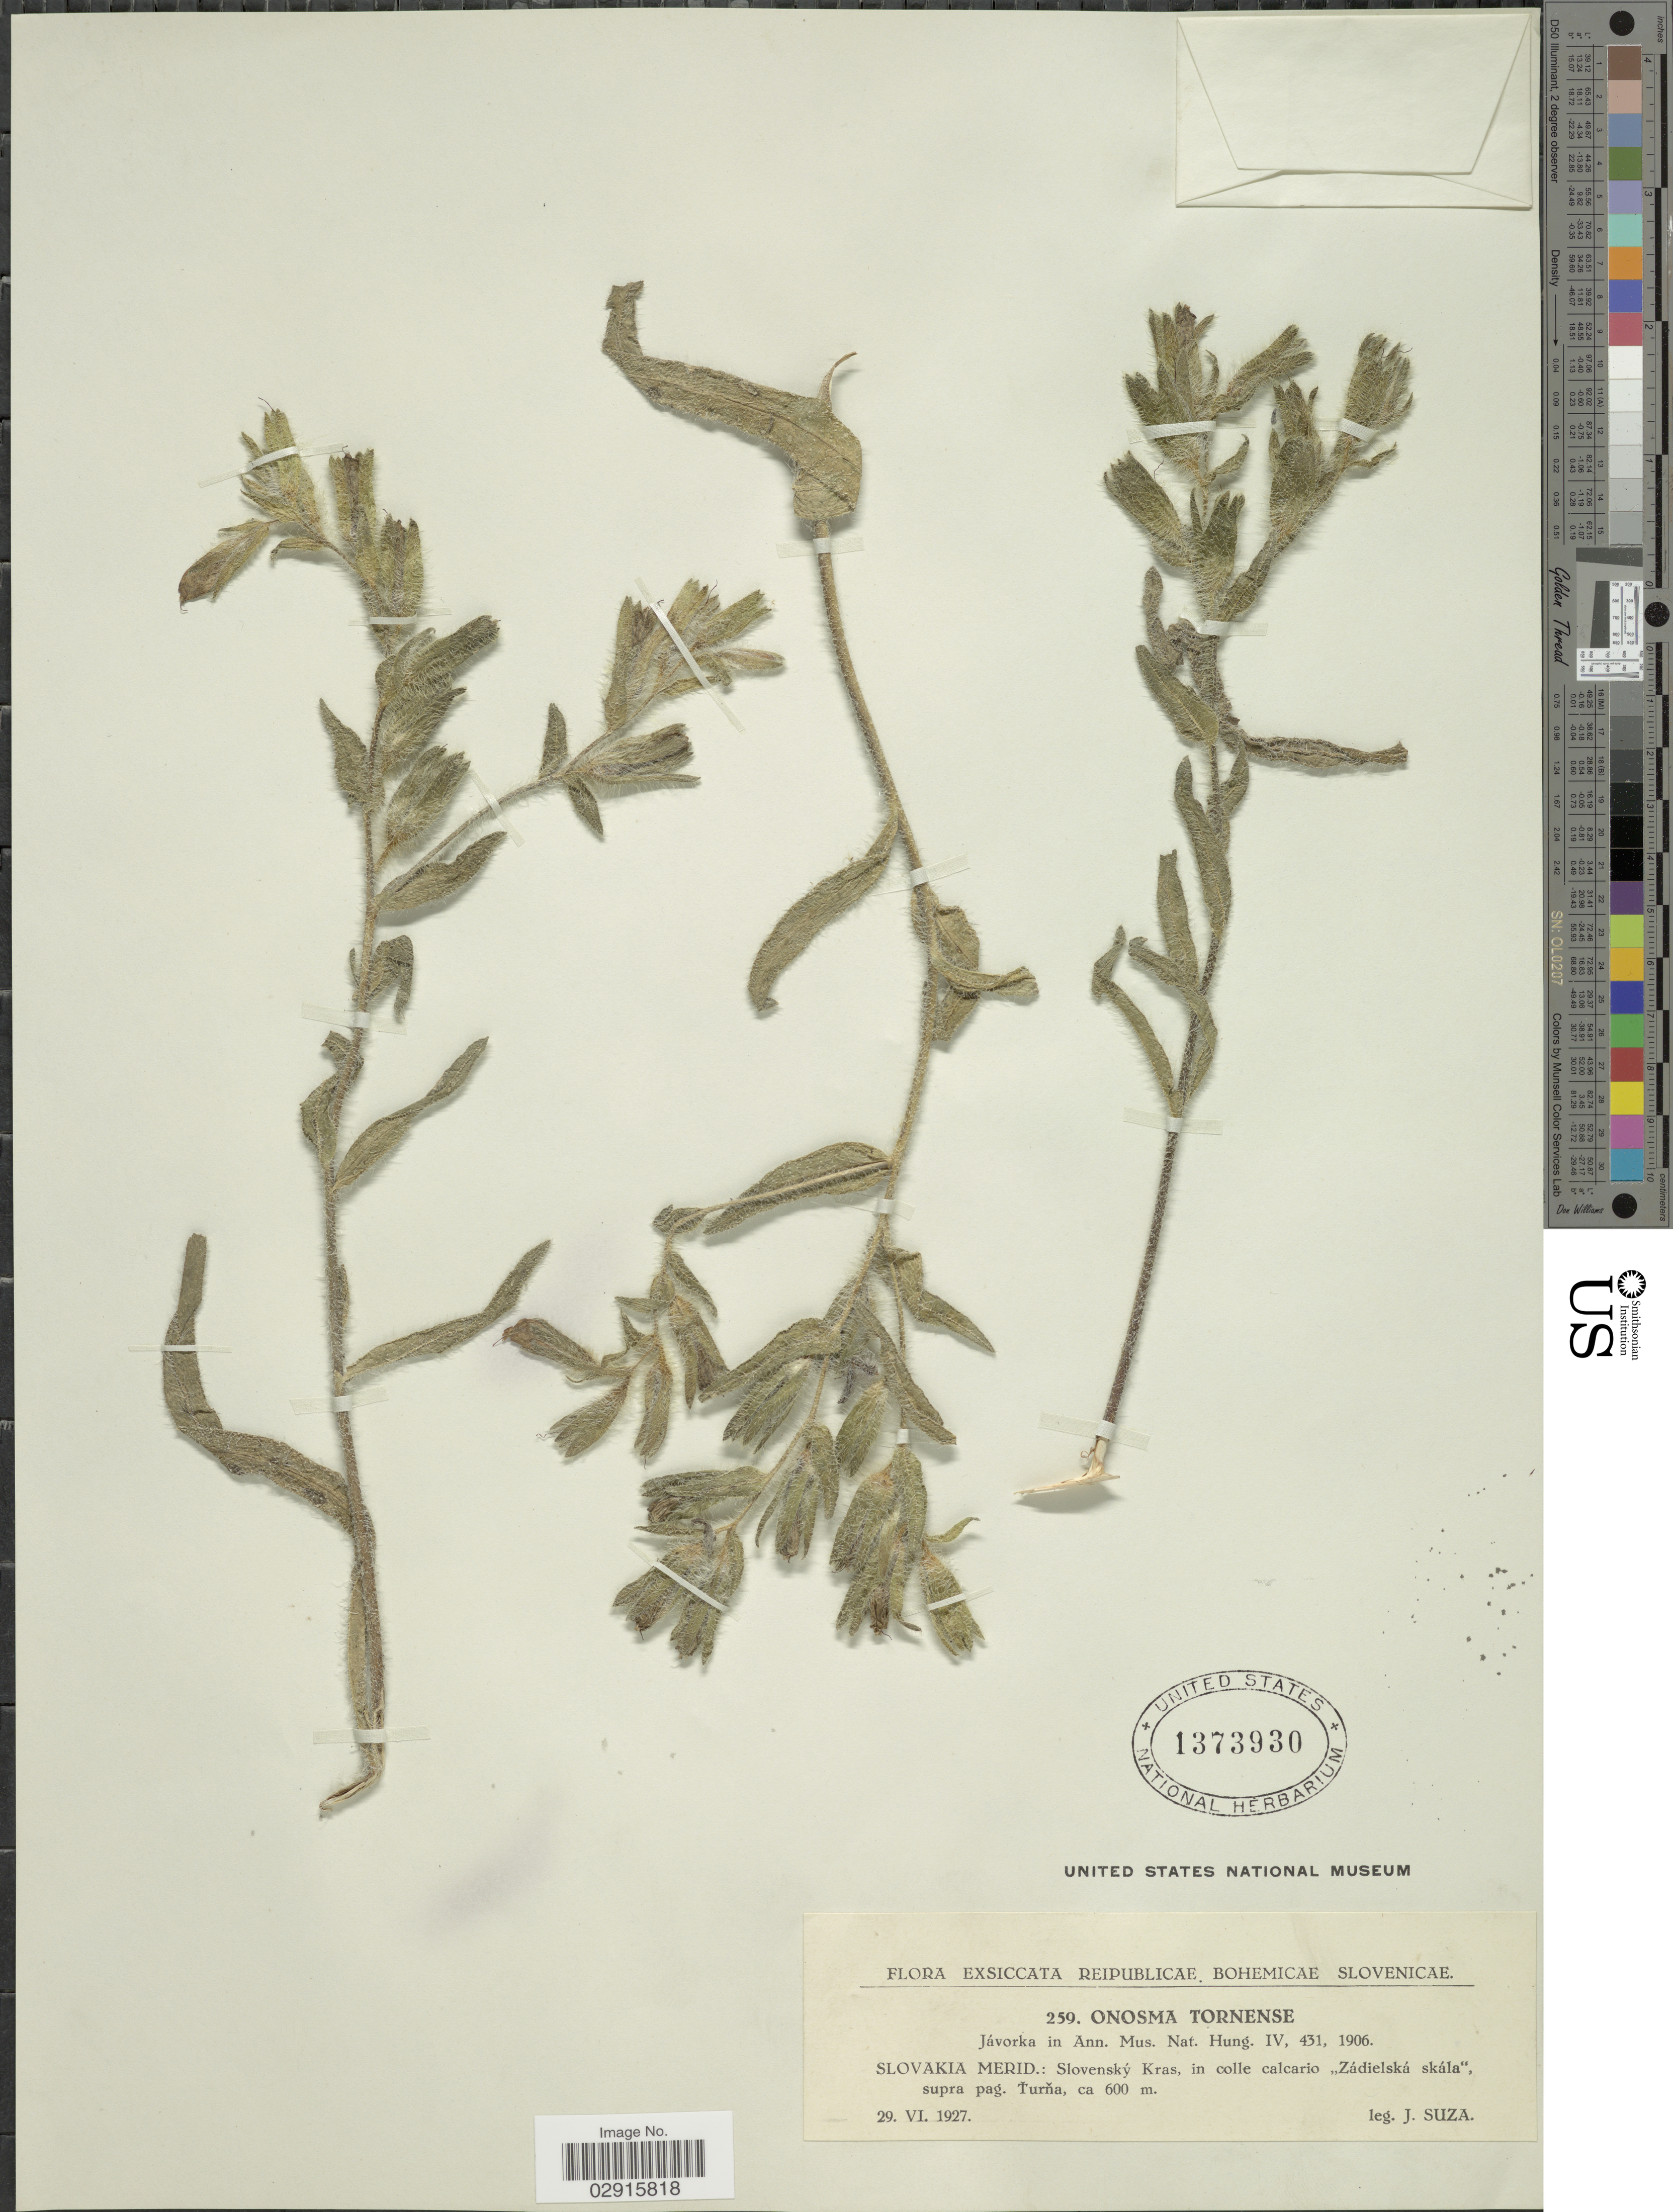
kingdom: Plantae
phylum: Tracheophyta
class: Magnoliopsida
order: Boraginales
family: Boraginaceae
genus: Onosma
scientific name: Onosma tornensis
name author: Jáv.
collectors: J. Suza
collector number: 259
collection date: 1927-06-29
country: Slovakia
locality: Reipublicae Bohemicae Slovenicae. Slovakia Merid.: Slovenský Kras, in colle calcairo "Zádielská skála", supra pag. Turna.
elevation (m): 600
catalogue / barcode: US 1373930